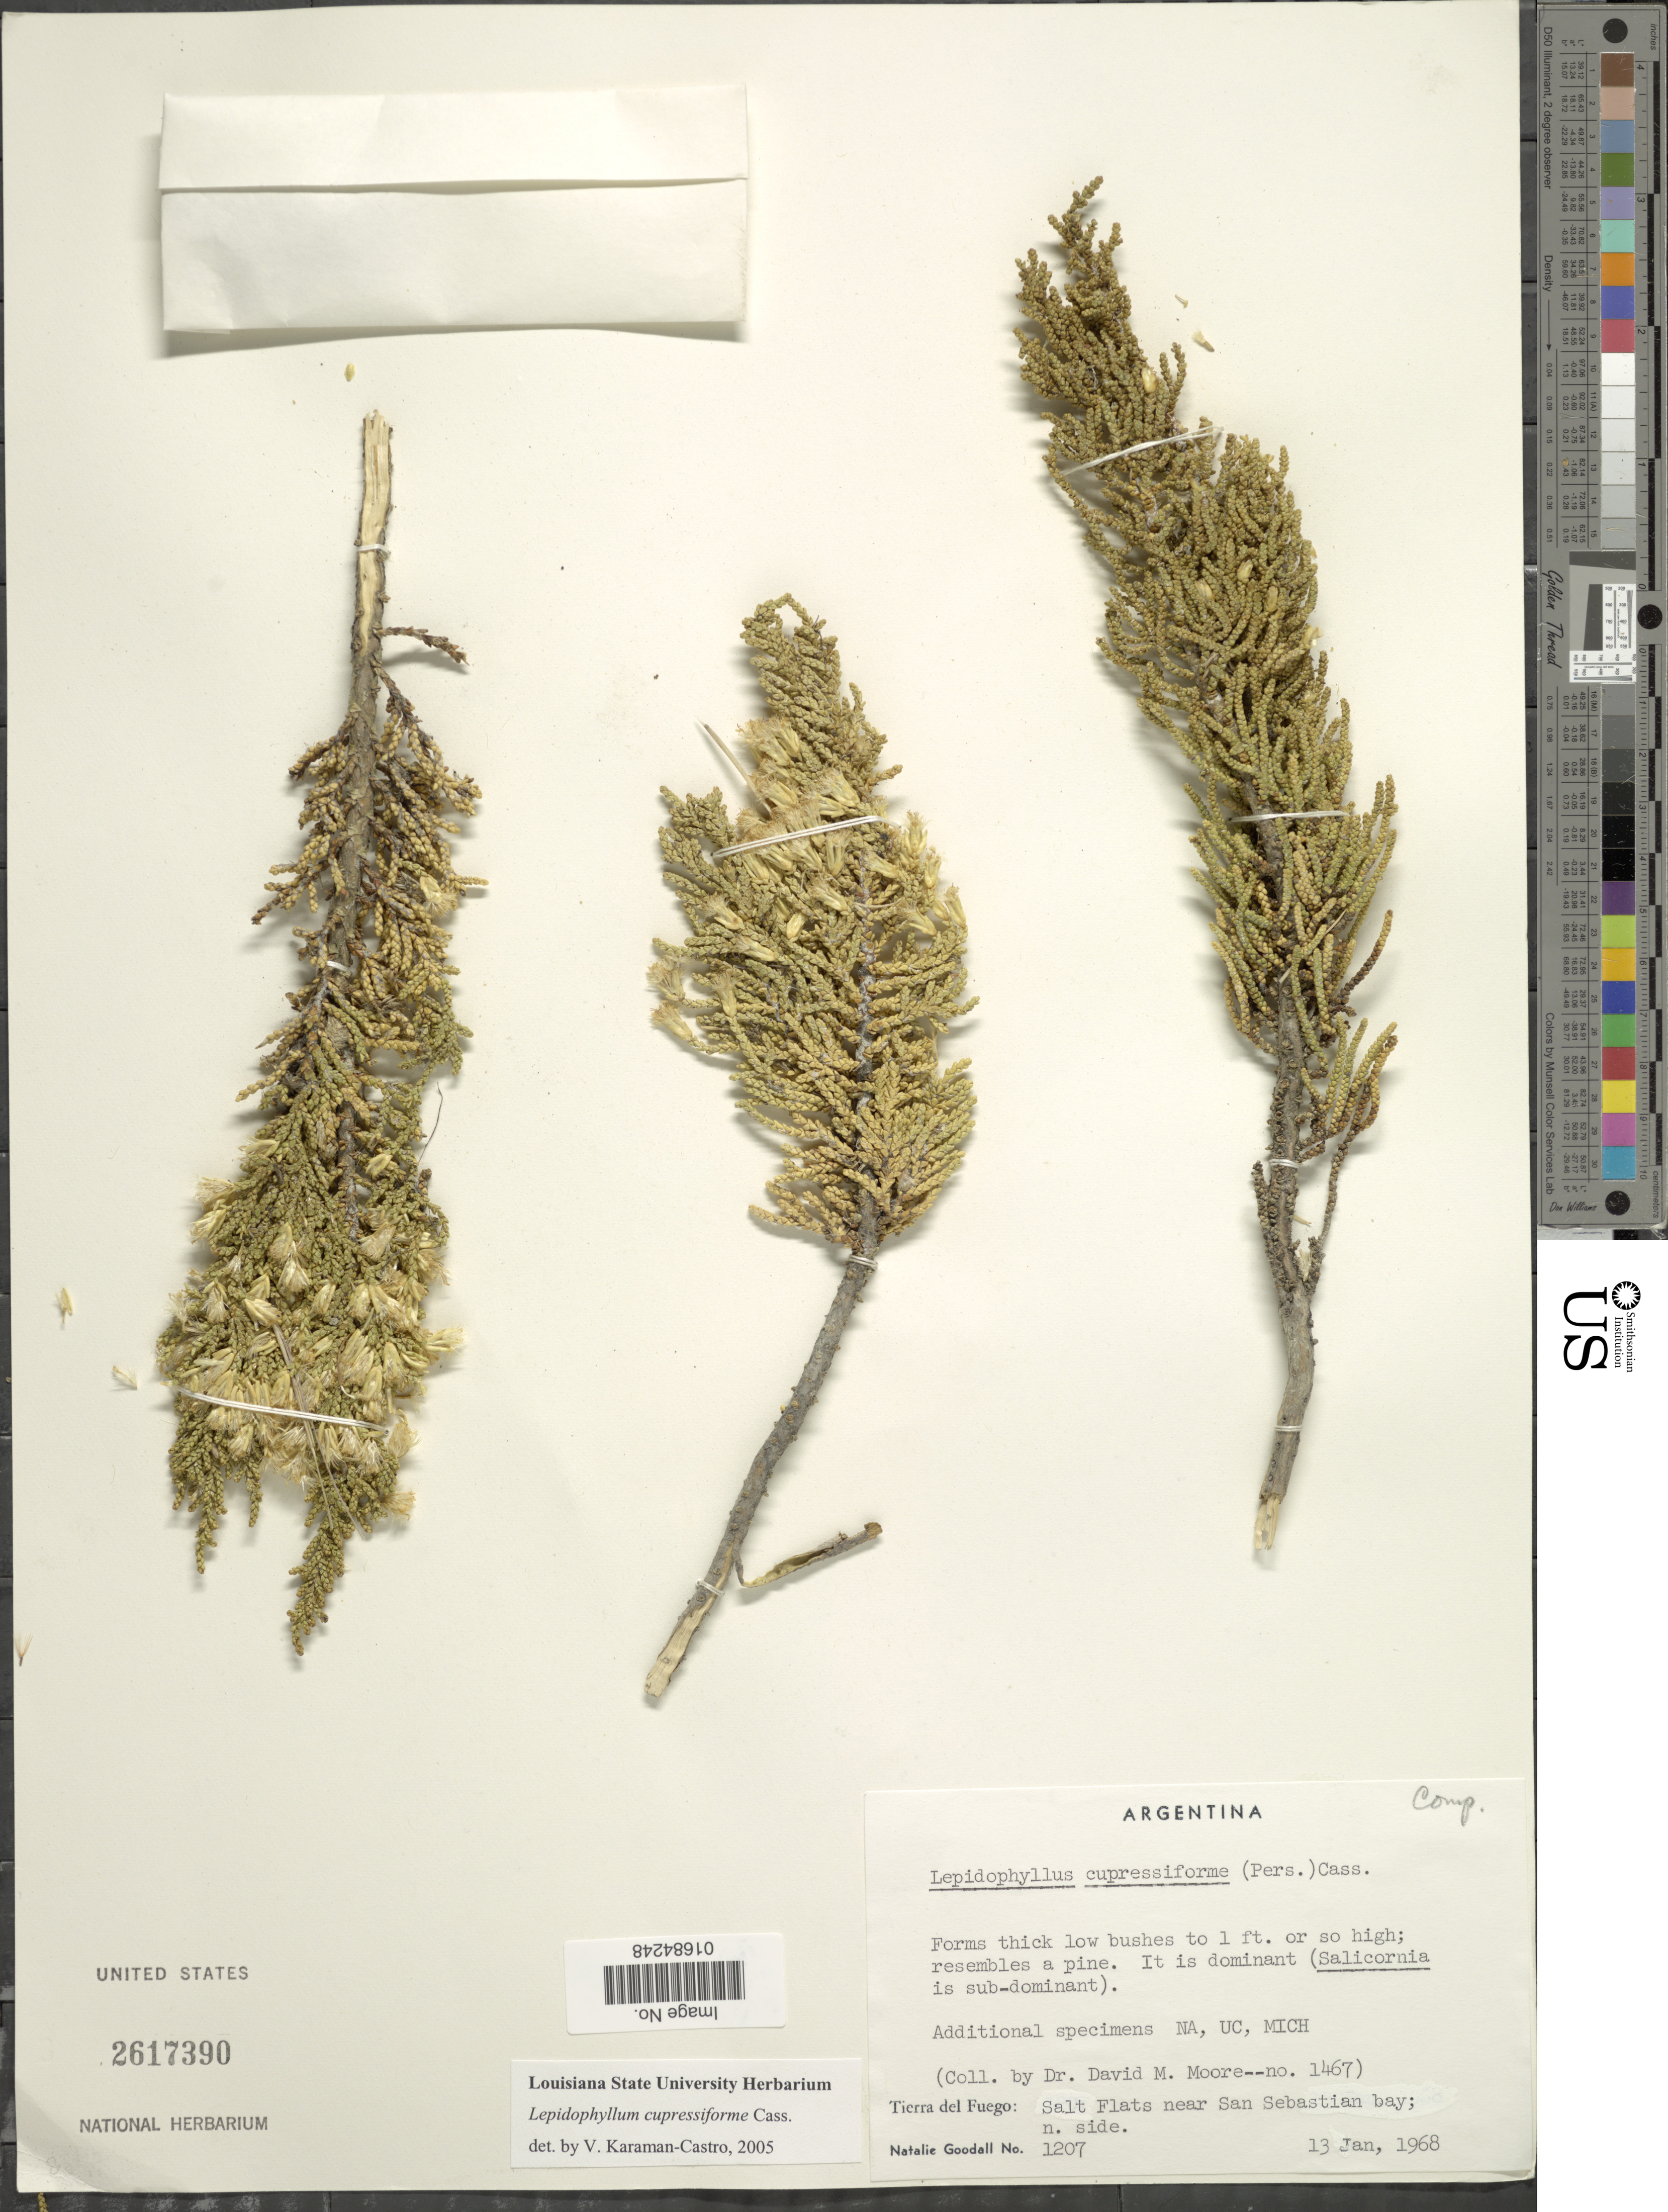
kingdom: Plantae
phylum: Tracheophyta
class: Magnoliopsida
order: Asterales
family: Asteraceae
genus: Lepidophyllum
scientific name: Lepidophyllum cupressiforme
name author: (Lam.) Cass.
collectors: D. Moore & N. Goodall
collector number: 1467 / 1207 ?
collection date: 1968-01-13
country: Argentina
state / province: Tierra del Fuego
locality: Salt Flats near San Sebastian Bay n. side.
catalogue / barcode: US 2617390